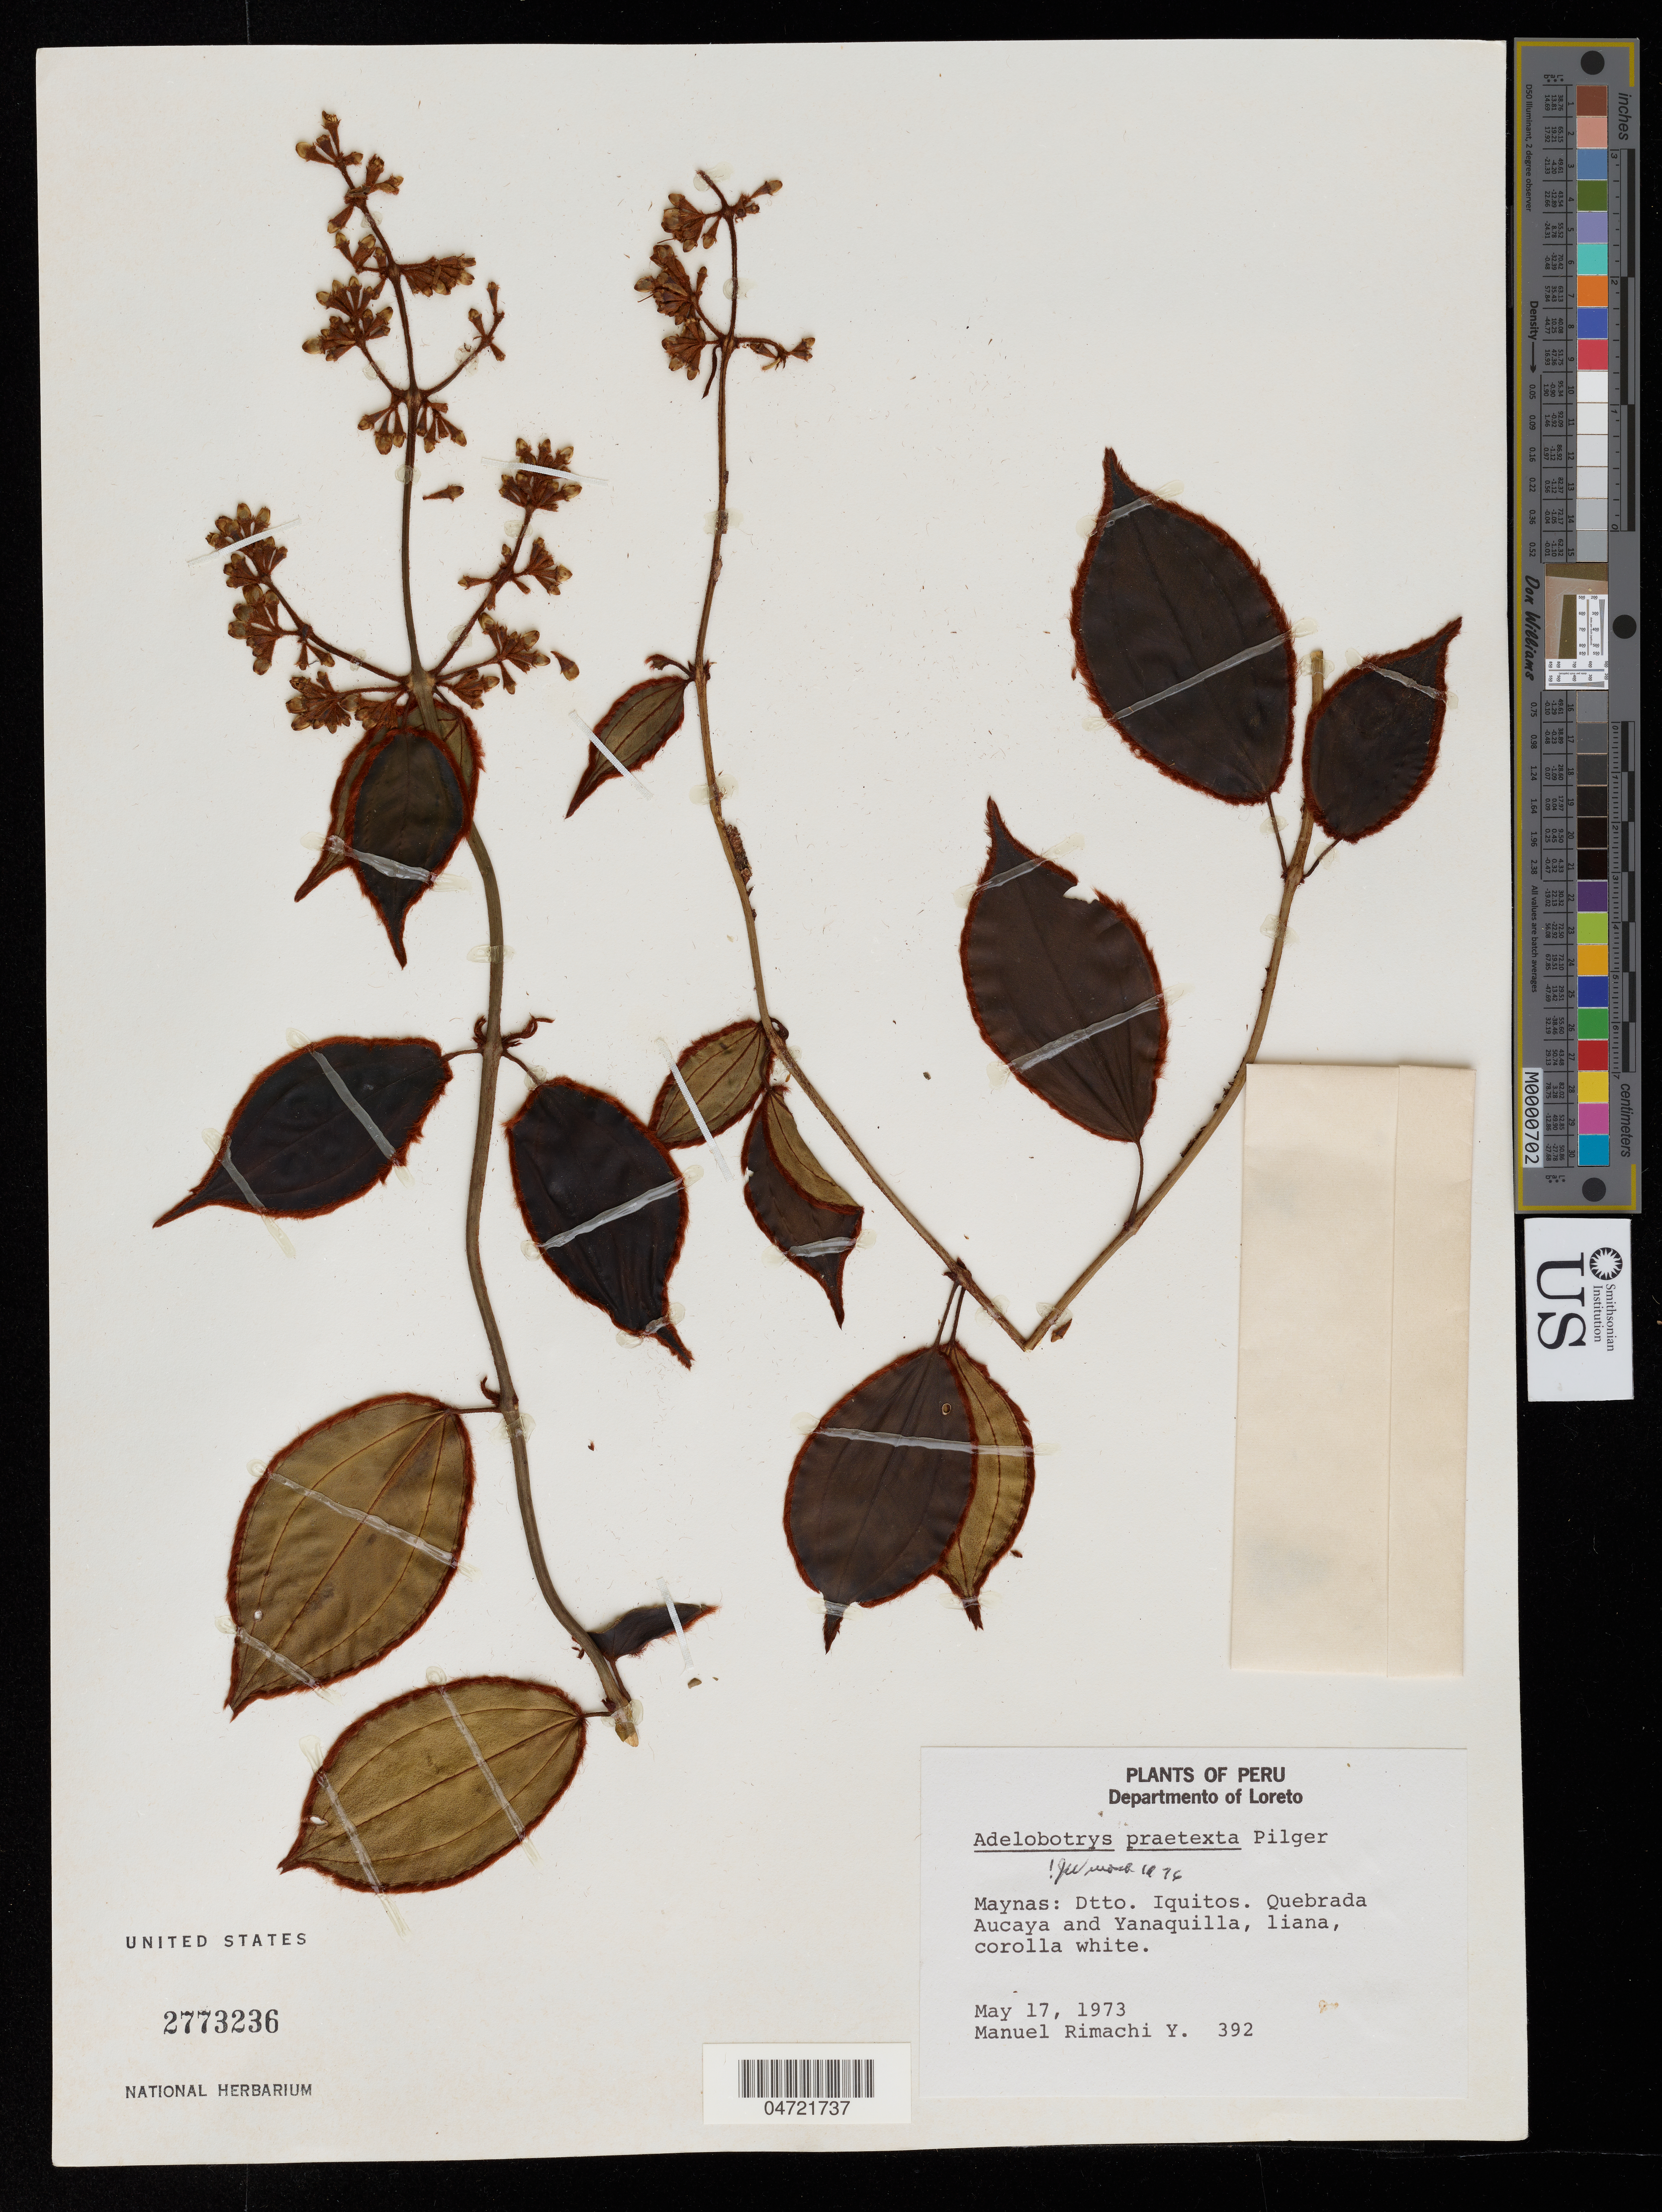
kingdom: Plantae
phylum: Tracheophyta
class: Magnoliopsida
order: Myrtales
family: Melastomataceae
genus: Adelobotrys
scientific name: Adelobotrys praetexta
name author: Pilg.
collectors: M. Rimachi Y.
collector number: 392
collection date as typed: May 17, 1973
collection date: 1973-05-17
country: Peru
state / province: Loreto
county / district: Maynas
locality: Dtto. Iquitos. Quebrada Aucaya and Yanaquilla.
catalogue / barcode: US 2773236